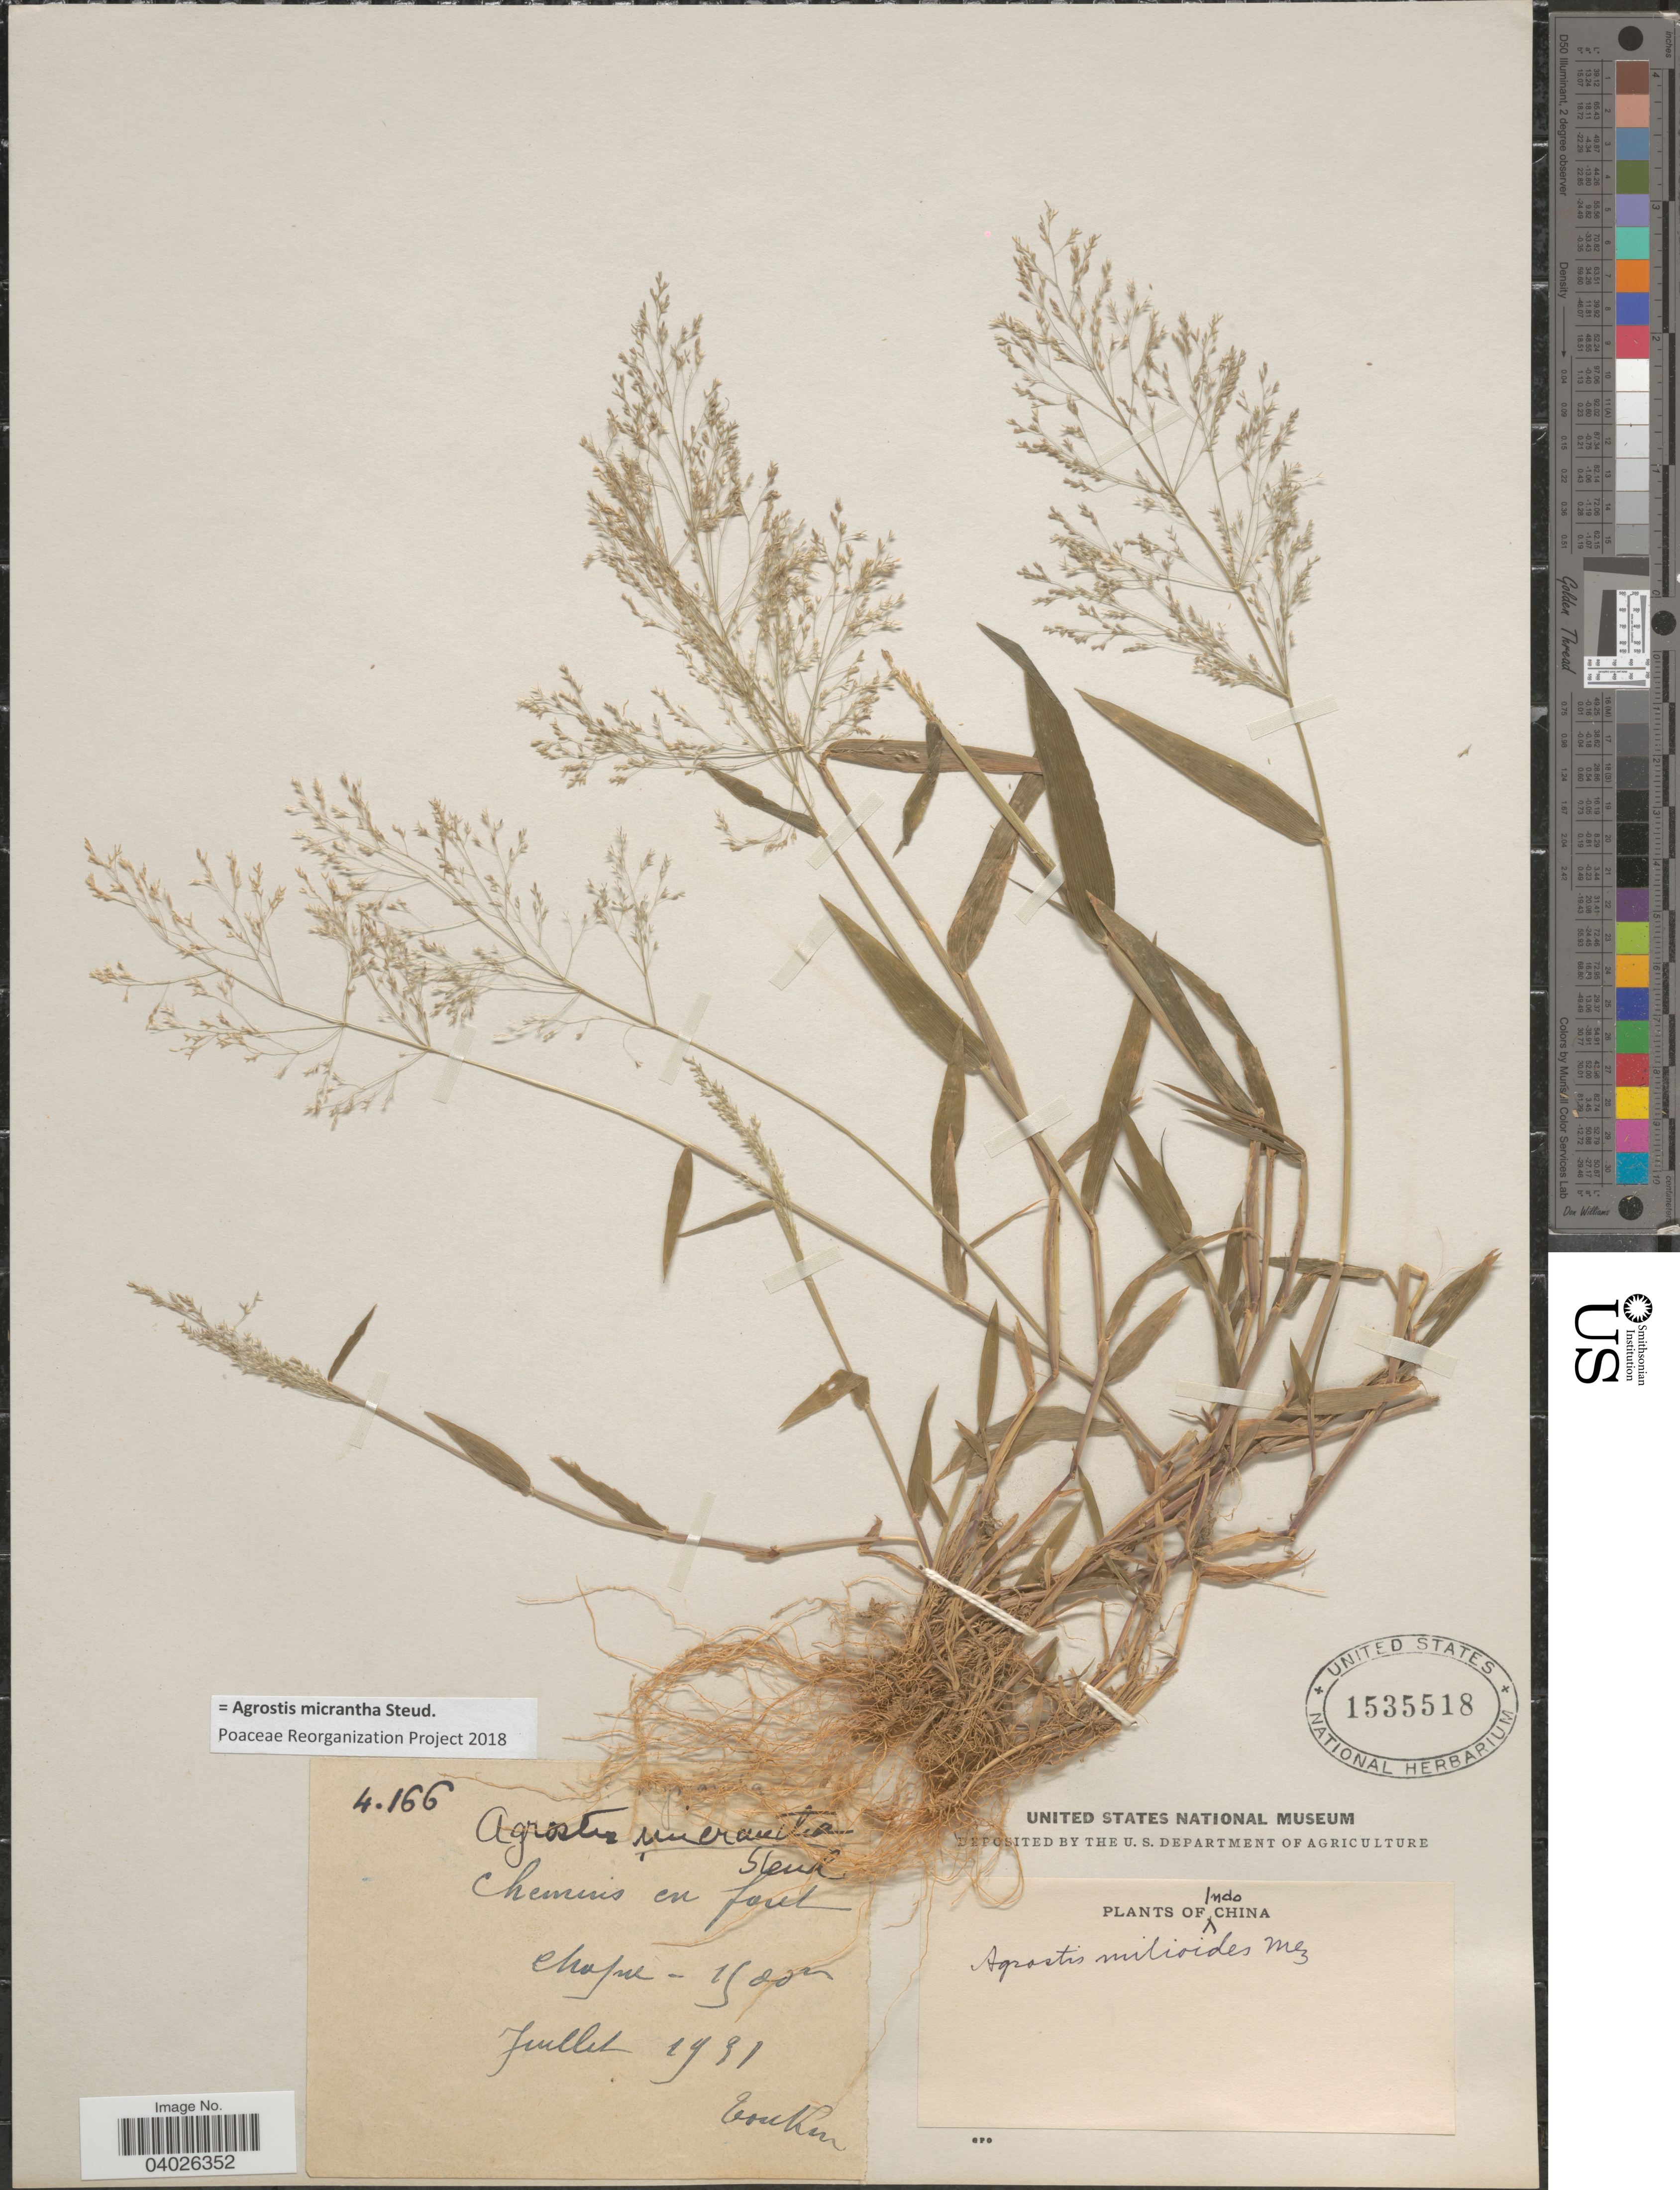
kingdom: Plantae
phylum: Tracheophyta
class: Liliopsida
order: Poales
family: Poaceae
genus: Agrostis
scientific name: Agrostis micrantha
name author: Steud.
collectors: P. A. Pételot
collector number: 4166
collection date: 1931-07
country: Vietnam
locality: Chemins en foret Chapa. Indochina.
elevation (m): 1520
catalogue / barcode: US 1535518